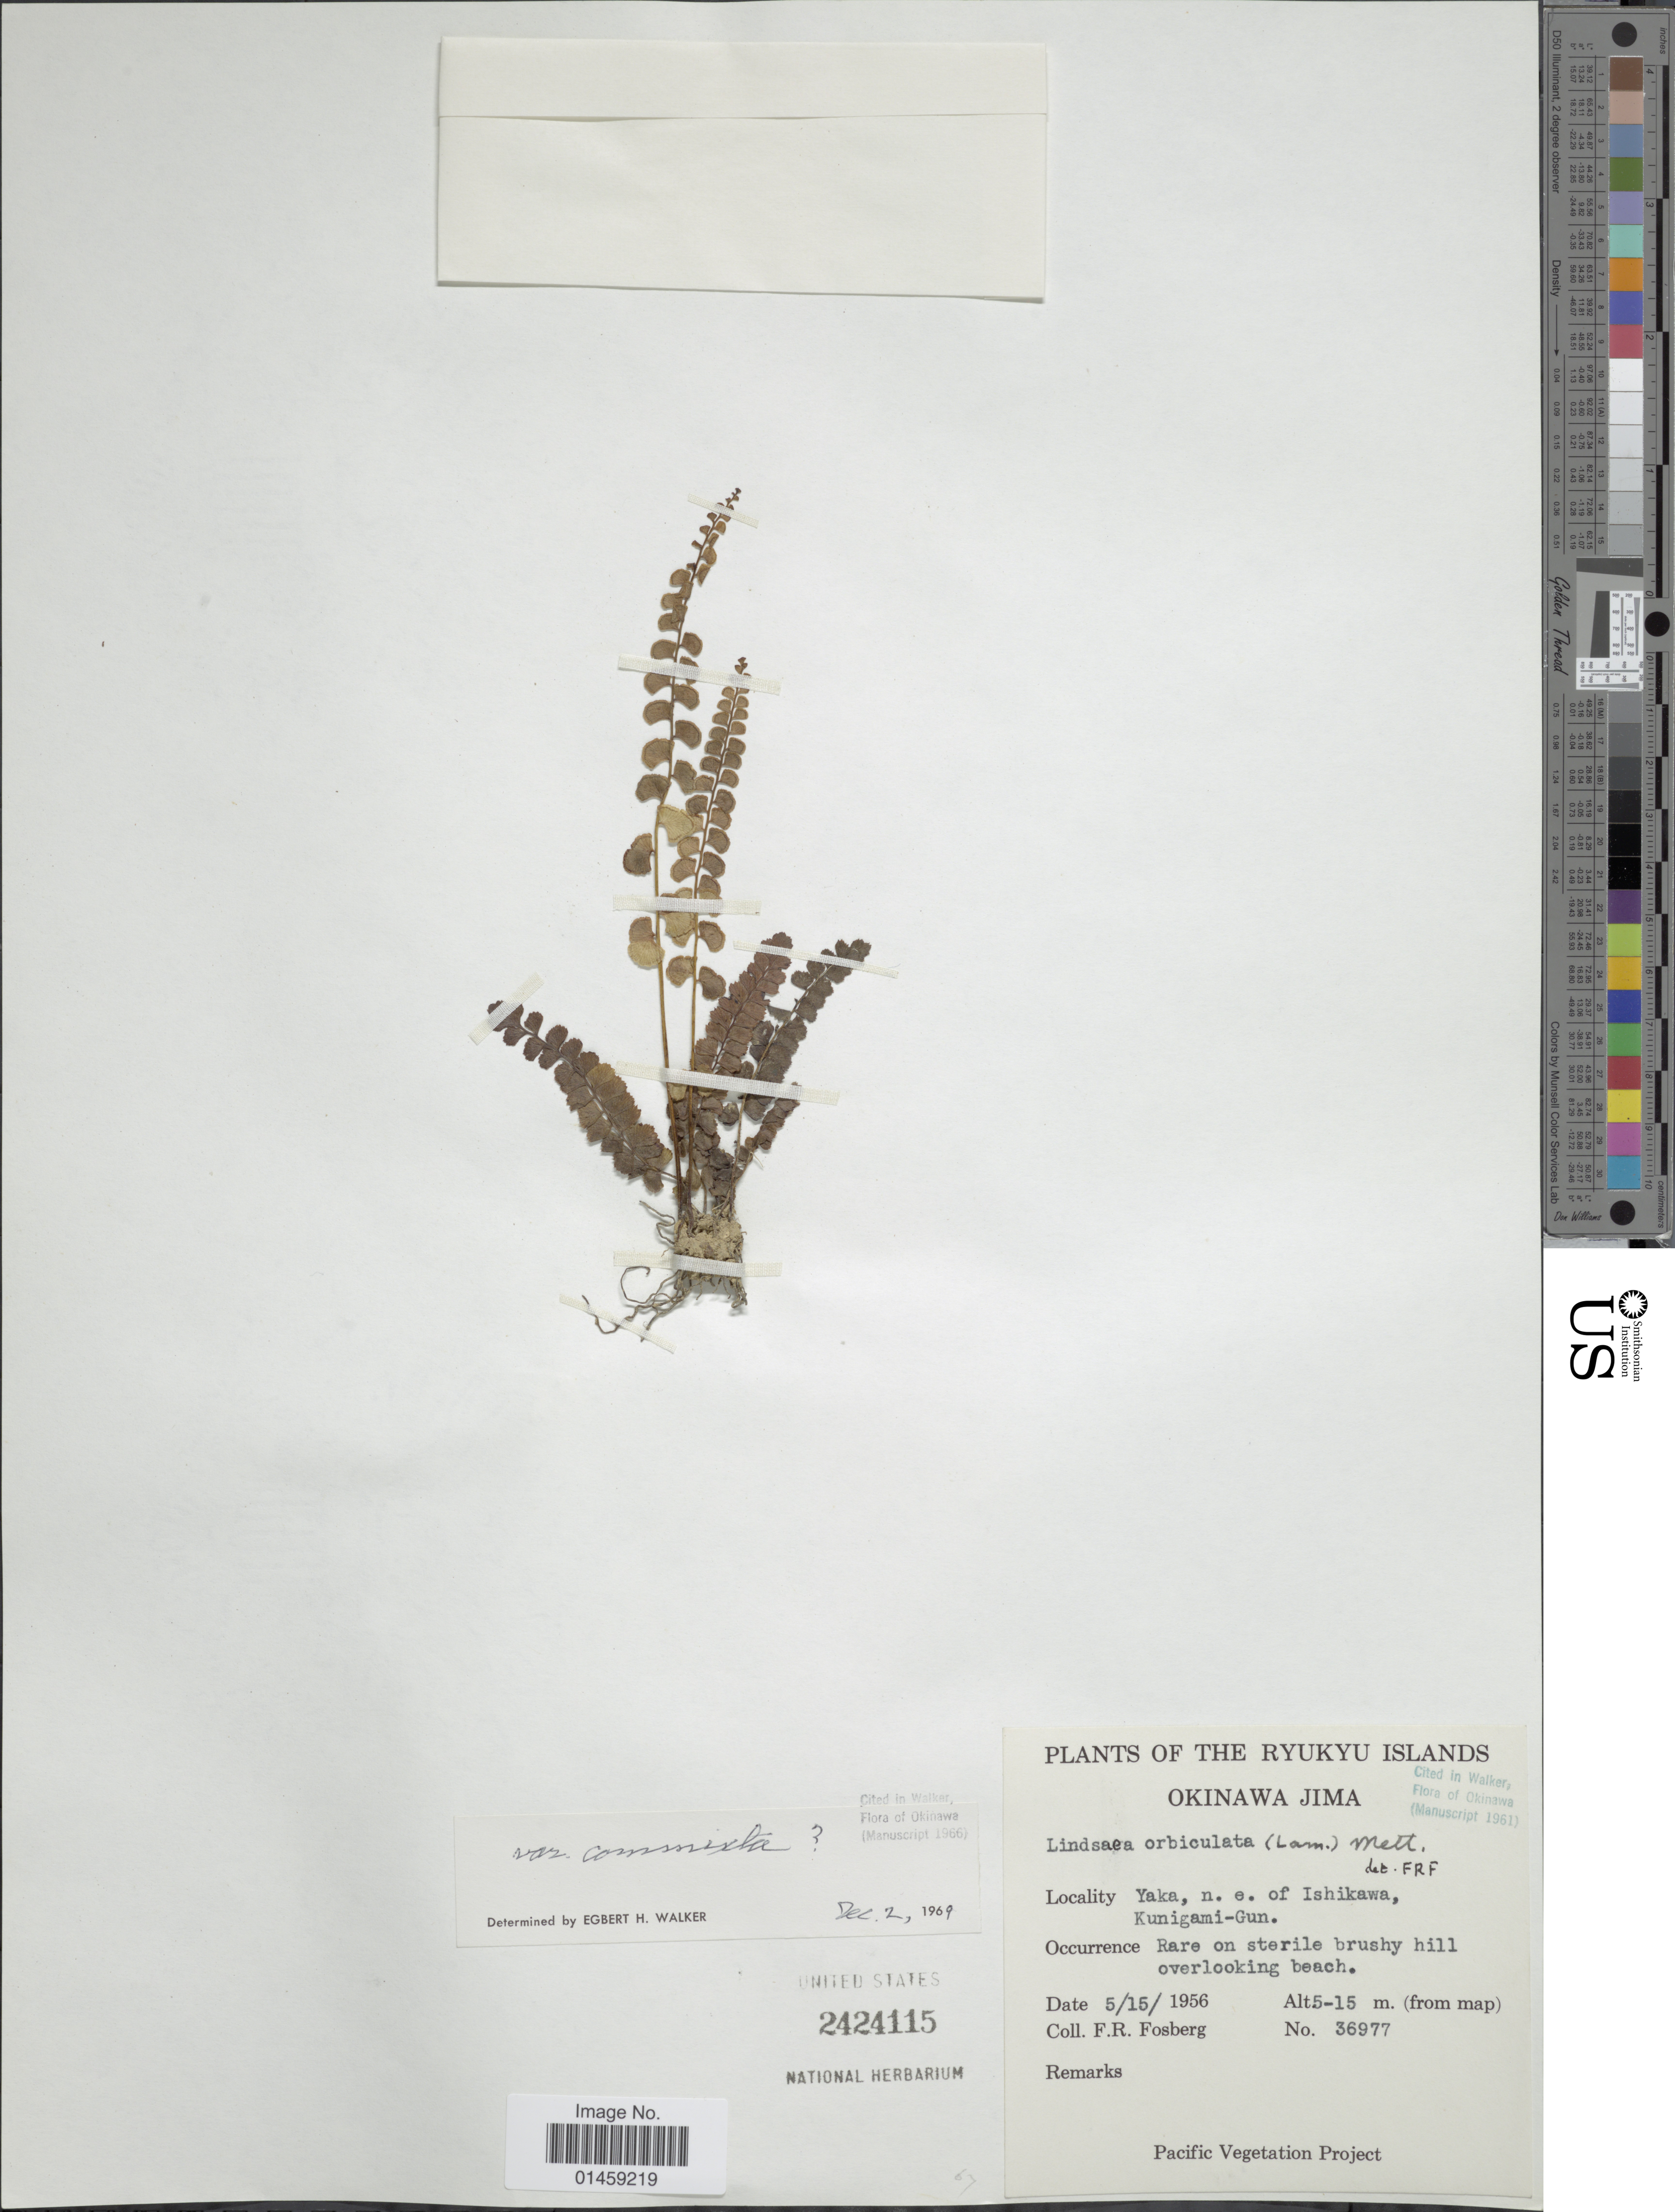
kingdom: Plantae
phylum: Tracheophyta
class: Polypodiopsida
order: Polypodiales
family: Lindsaeaceae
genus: Lindsaea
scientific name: Lindsaea orbiculata var. commixta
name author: (Tagawa) K.U. Kramer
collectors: F. R. Fosberg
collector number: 36977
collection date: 1956-05-15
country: Japan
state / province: Isikawa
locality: Yaka, n. e. of Ishikawa, Kunigami-Gun. Rare on sterile brushy hill overlooking beach.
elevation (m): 5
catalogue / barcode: US 2424115